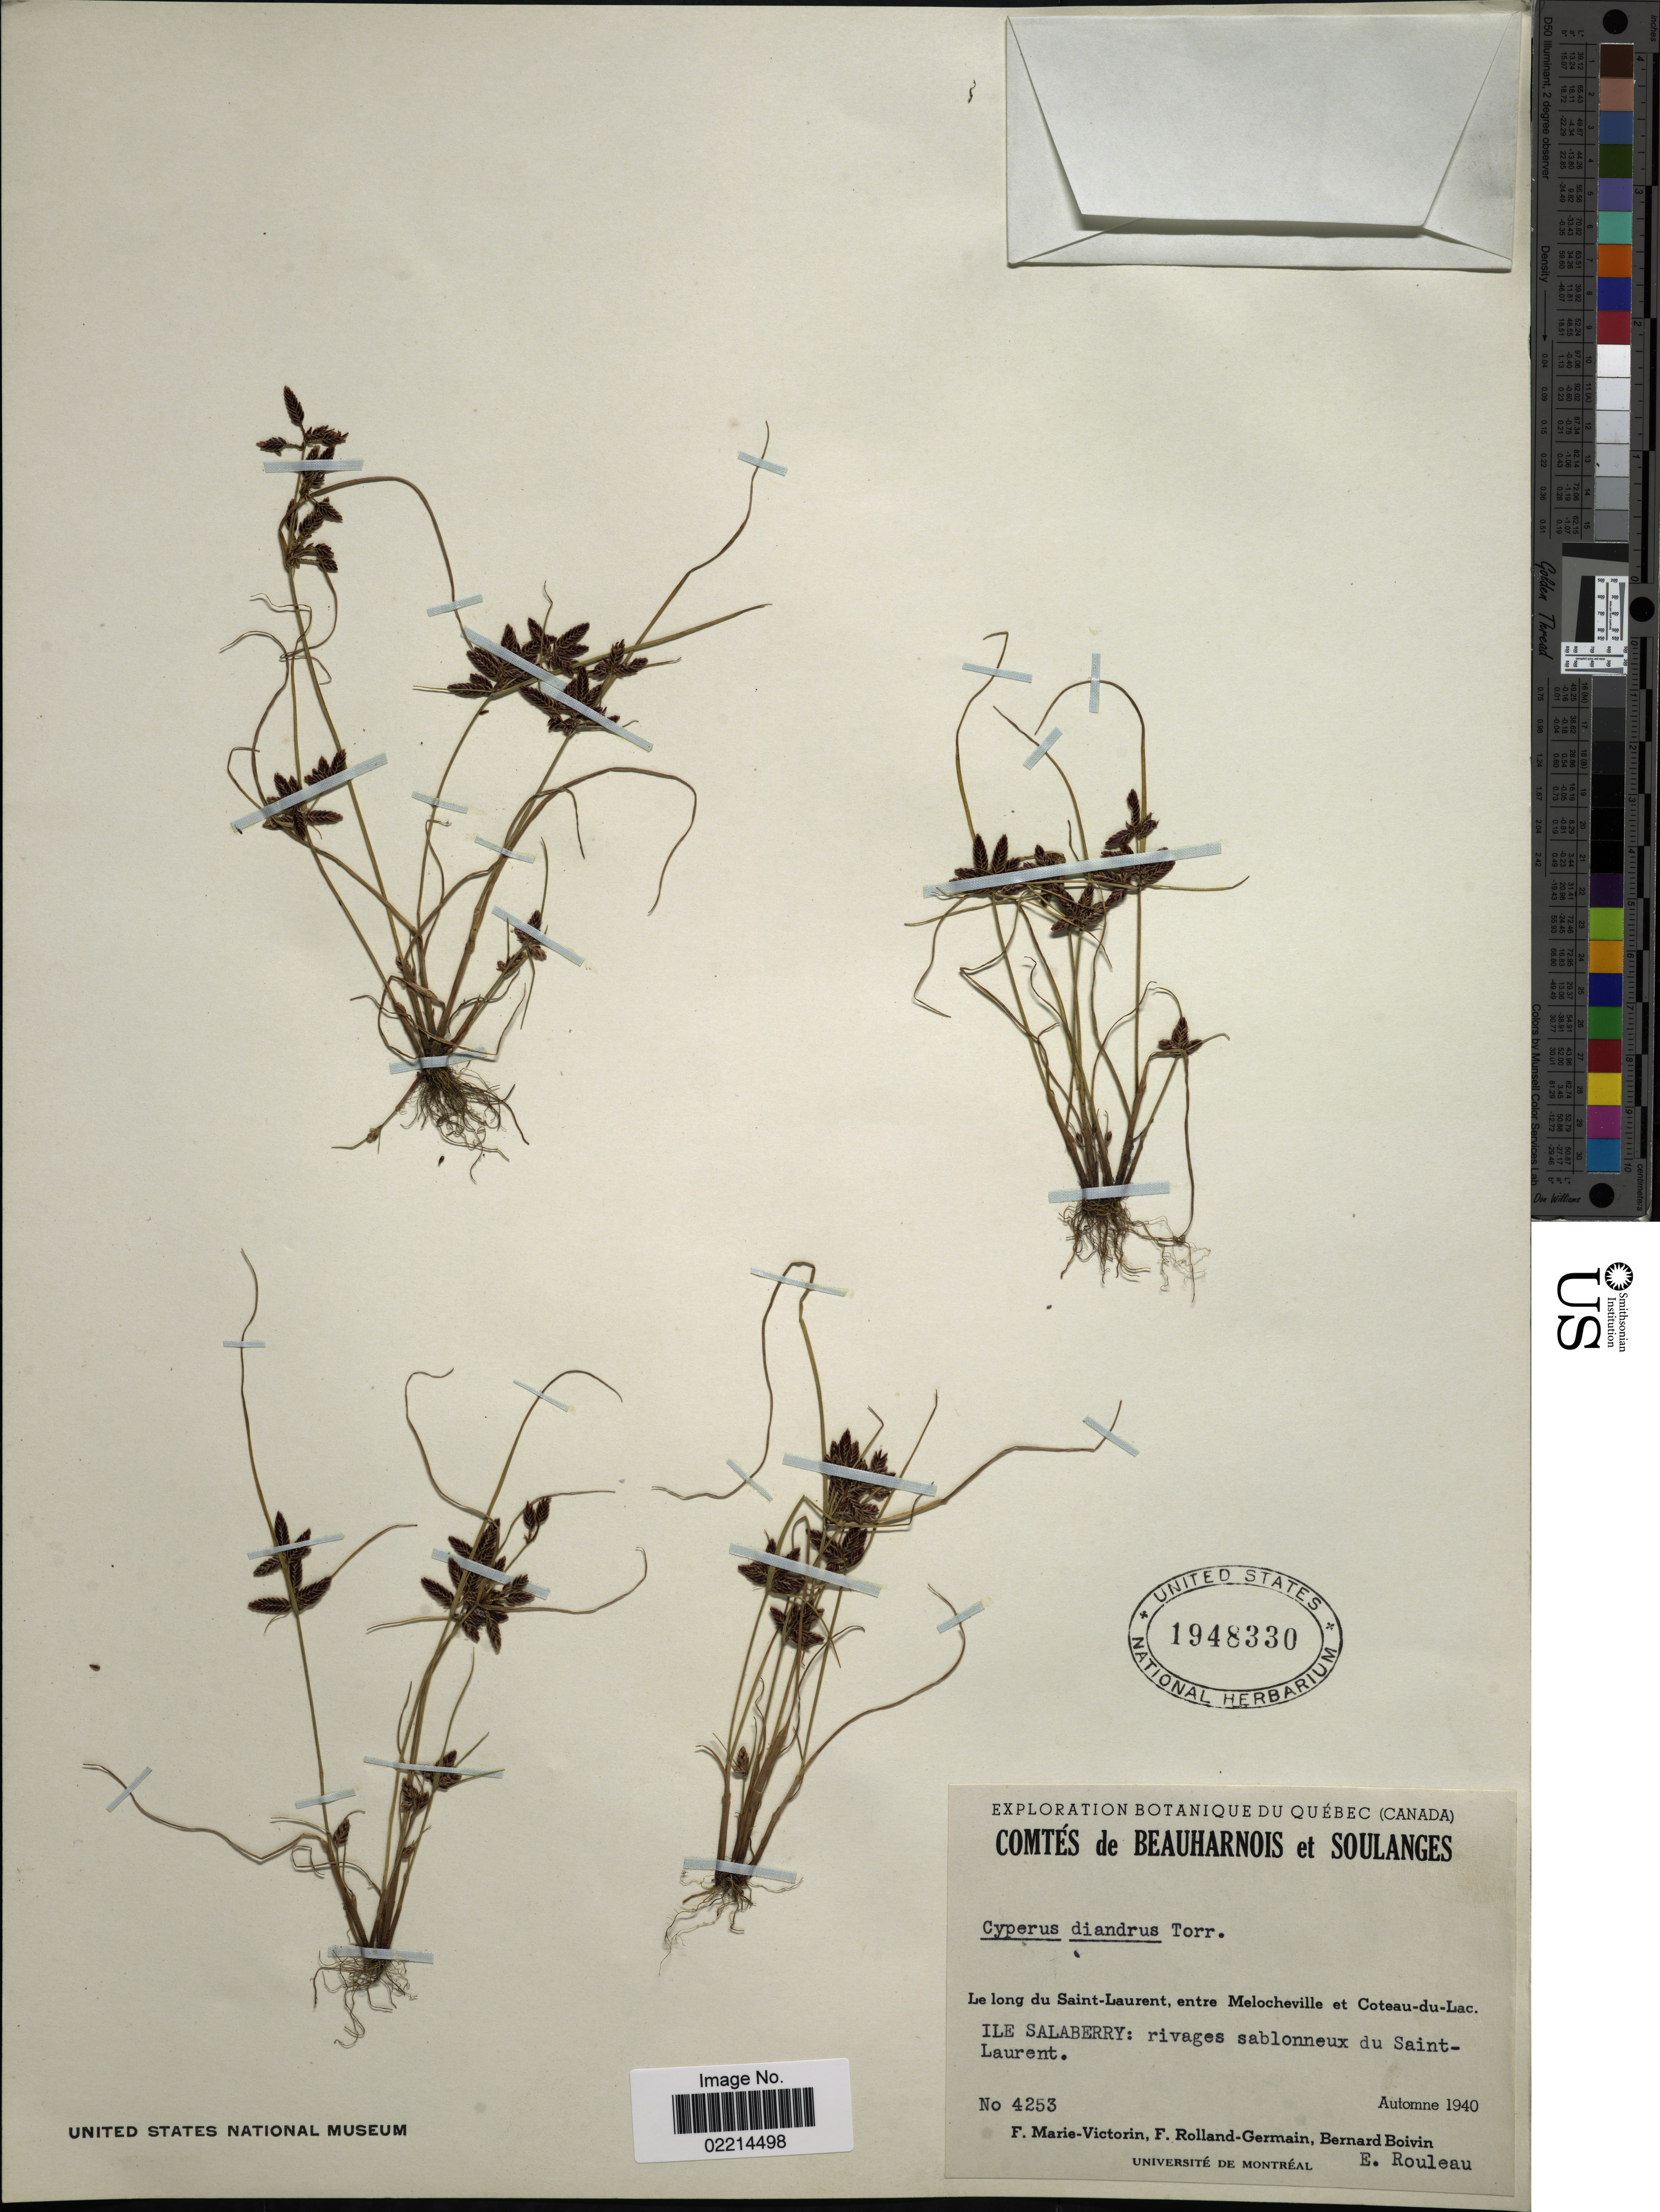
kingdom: Plantae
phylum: Tracheophyta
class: Liliopsida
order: Poales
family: Cyperaceae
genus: Cyperus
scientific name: Cyperus diandrus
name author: Torr.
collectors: F. Marie-Victorin, Rolland-Germain, J. R. B. Boivin & E. Rouleau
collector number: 4253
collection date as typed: Automne 1940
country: Canada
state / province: Quebec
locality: Comtes de Beauharnois et Soulanges, Le long du Saint-Laurent, entre Melocheville et Coteau-du-Lac: Ile Salaberry: rivages sablonneux du Saint-Laurent.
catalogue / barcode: US 1948330